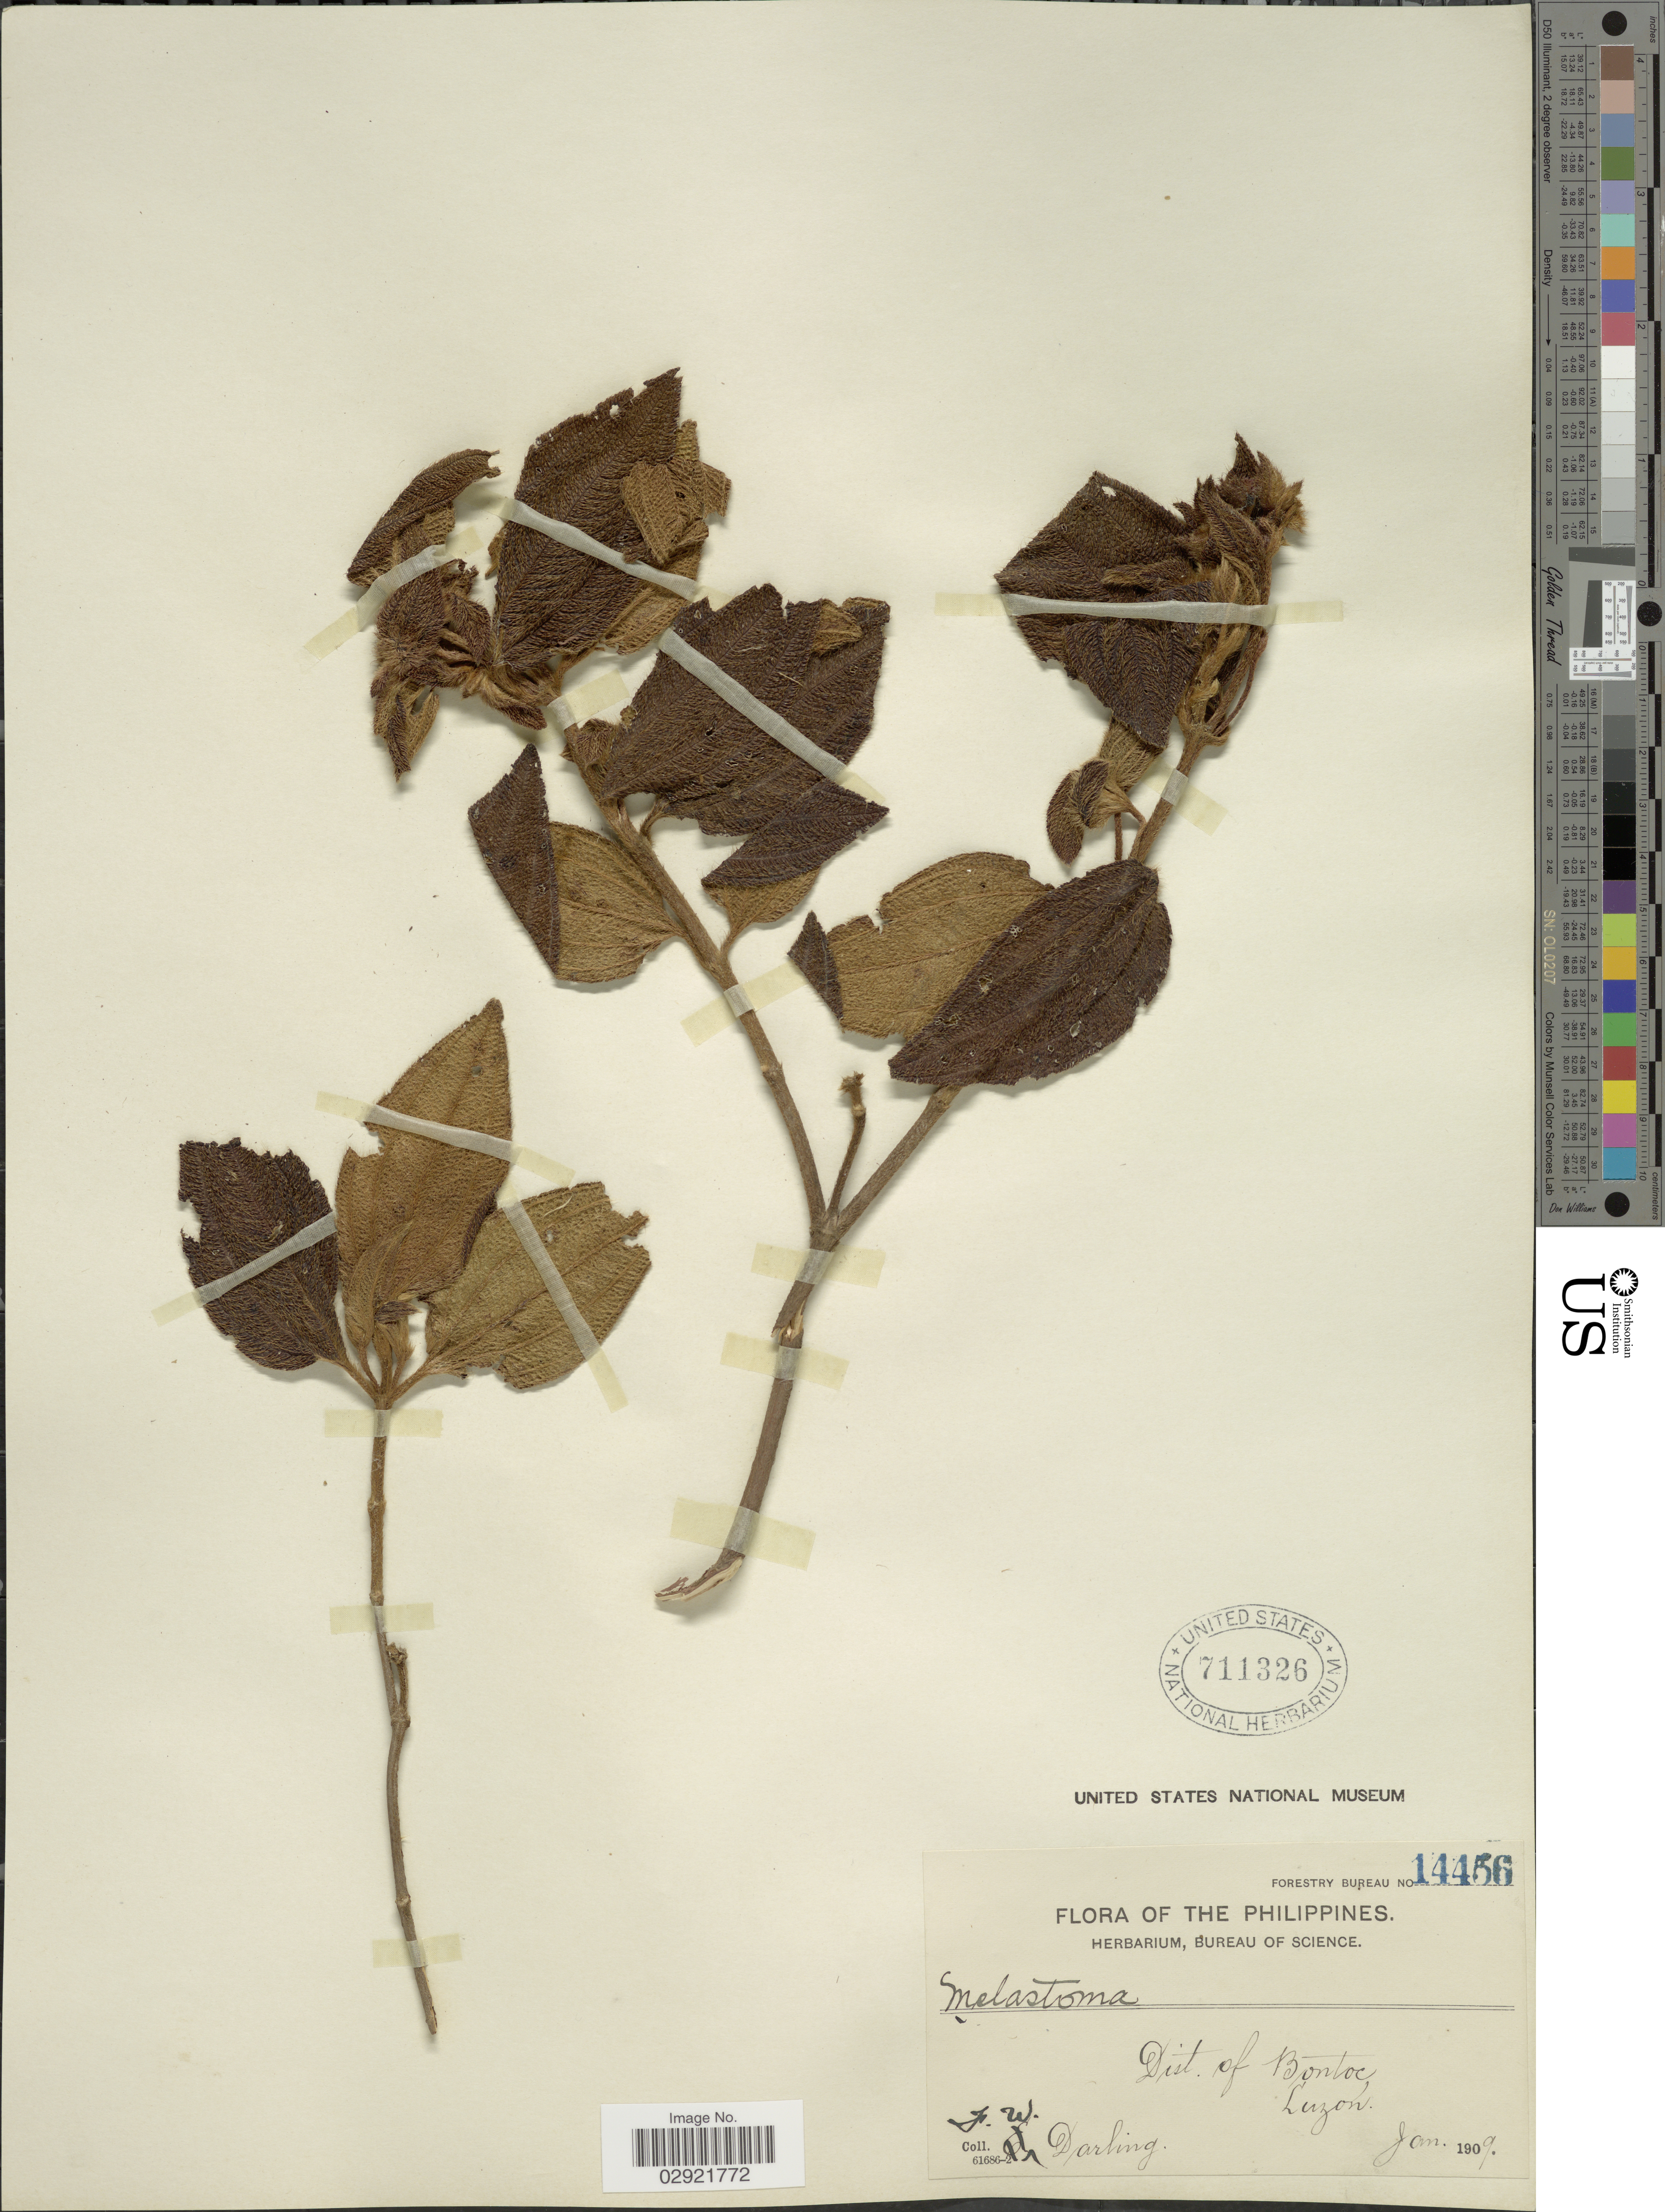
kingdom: Plantae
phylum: Tracheophyta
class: Magnoliopsida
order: Myrtales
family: Melastomataceae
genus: Melastoma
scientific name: Melastoma crinitum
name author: Roxb.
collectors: F. Darling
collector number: Forestry Bureau 14456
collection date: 1909-01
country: Philippines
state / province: Cordillera (Administrative Region)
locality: Dist. of Bontoc, Luzon.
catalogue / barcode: US 711326